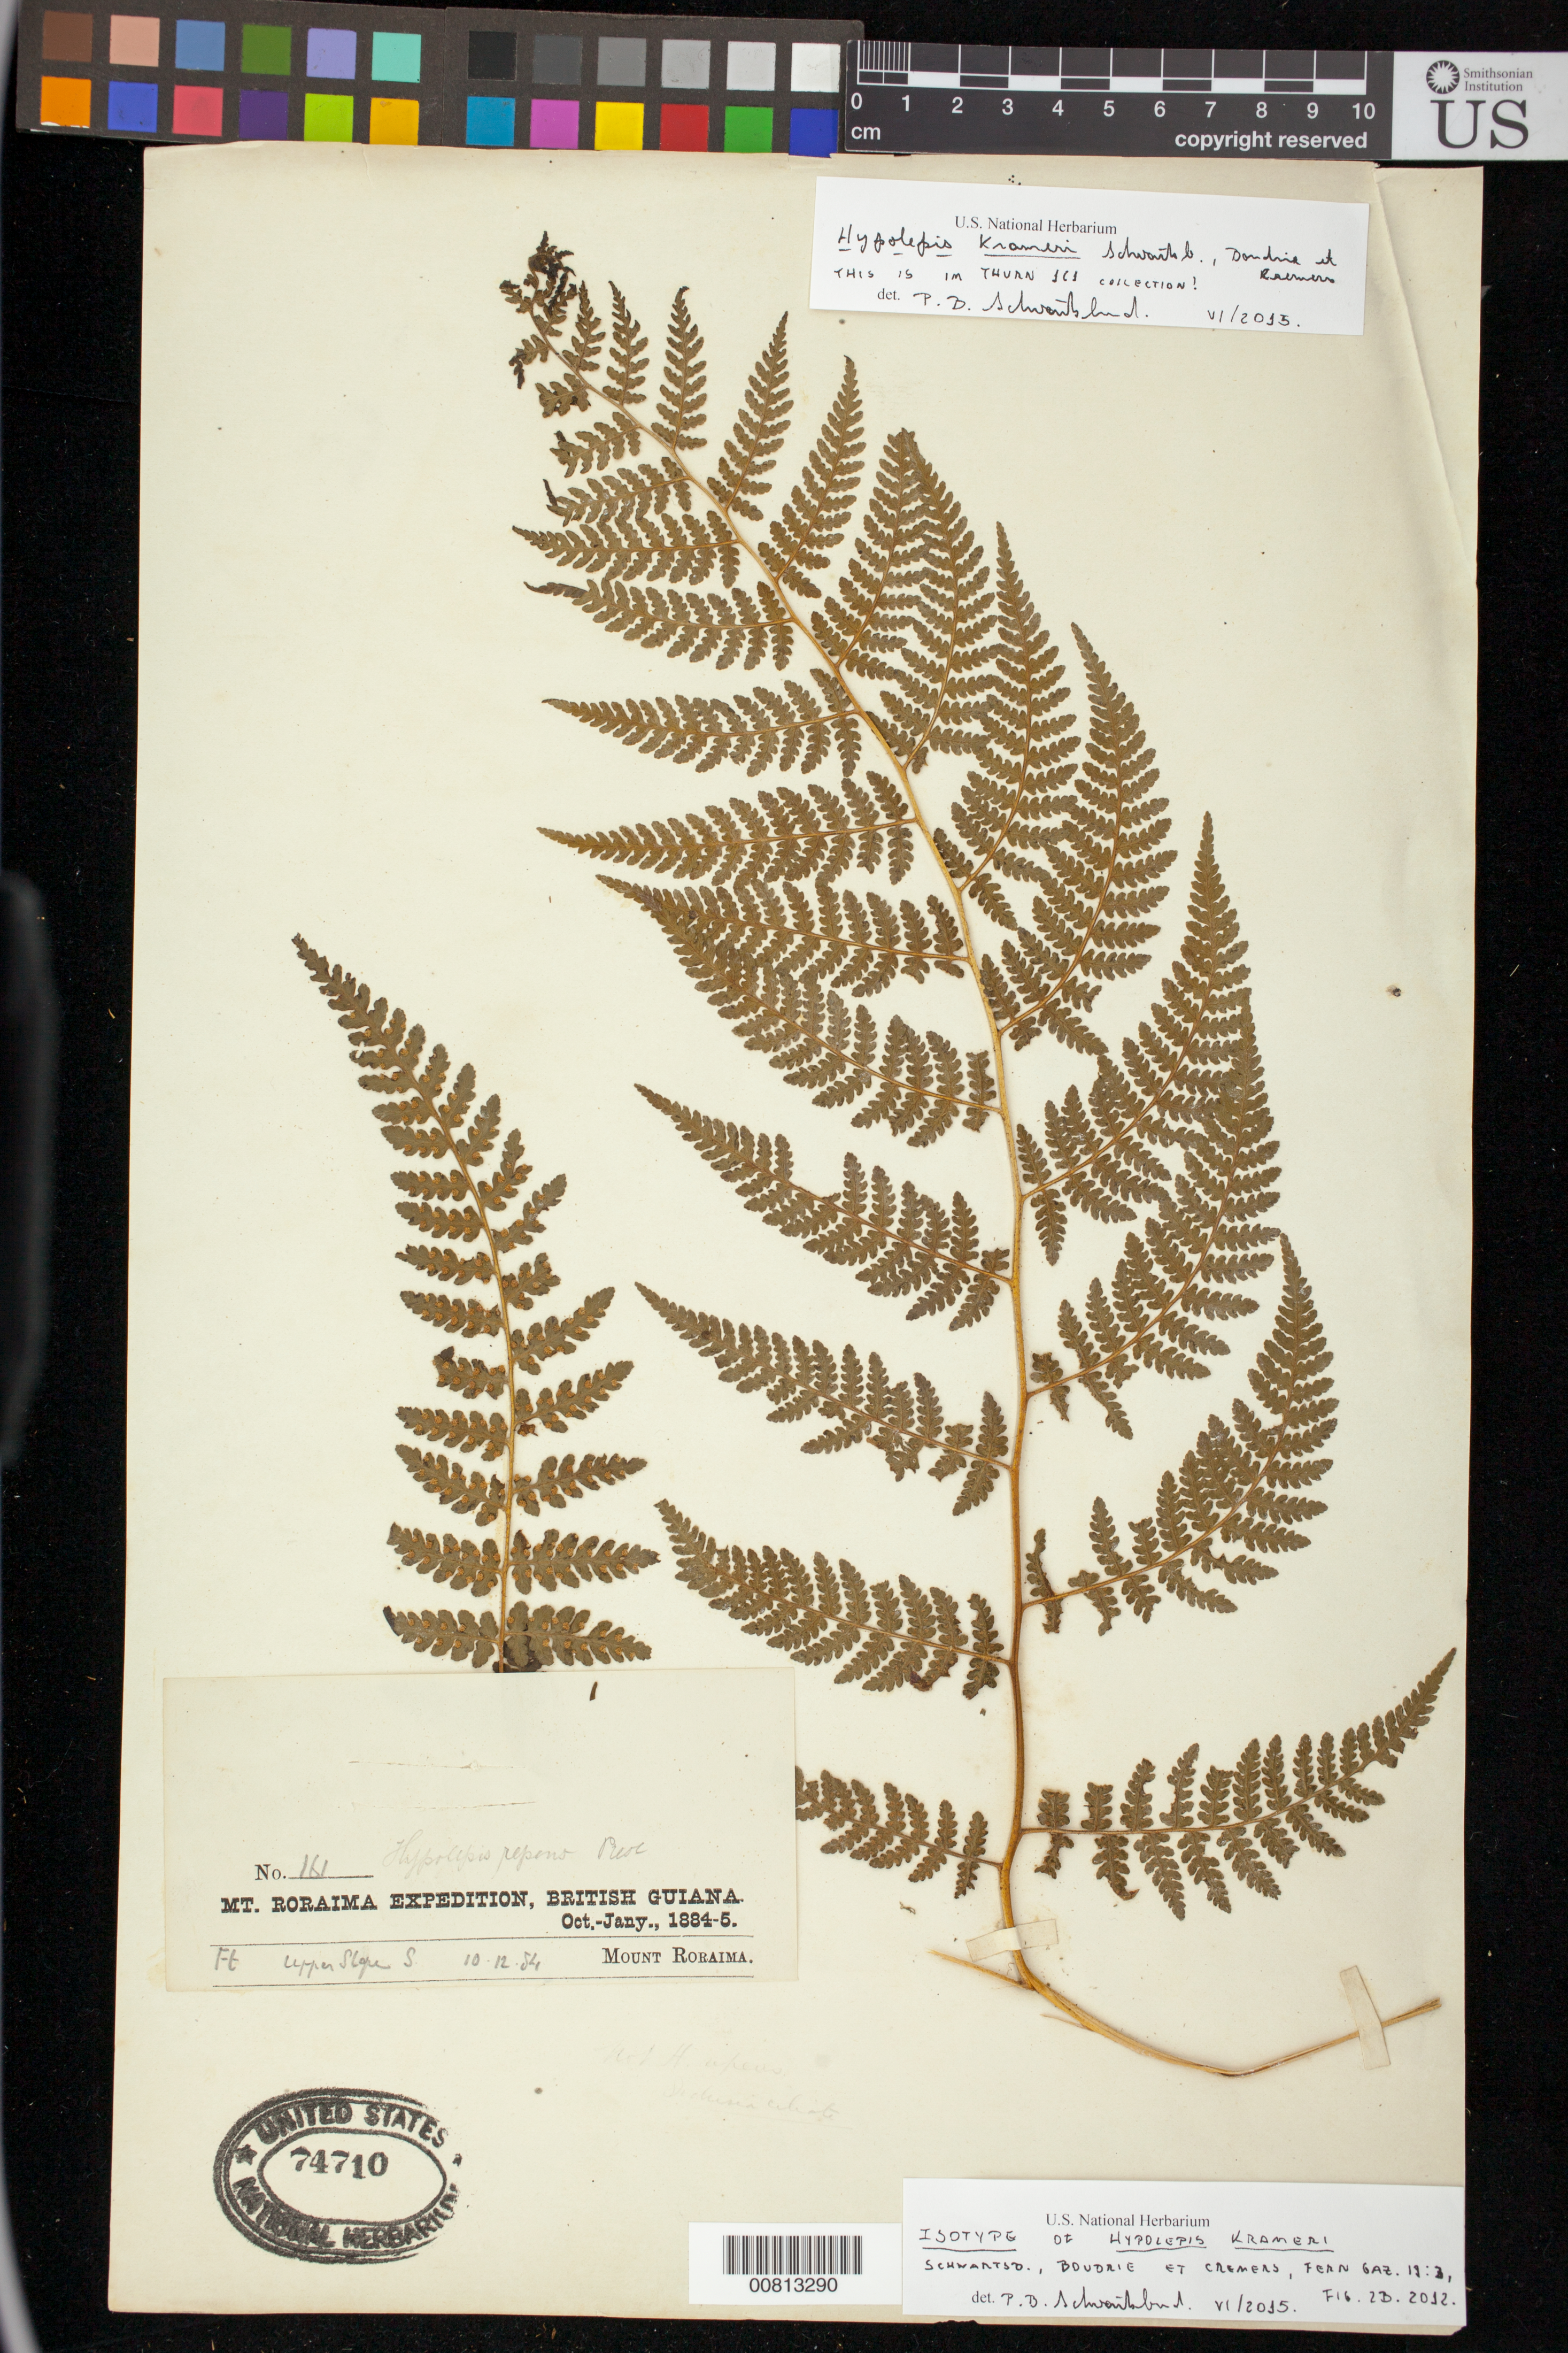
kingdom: Plantae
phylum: Tracheophyta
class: Polypodiopsida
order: Polypodiales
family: Dennstaedtiaceae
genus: Hypolepis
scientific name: Hypolepis krameri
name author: Schwartsb. et al.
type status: Isotype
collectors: E. F. im Thurn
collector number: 161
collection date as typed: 10 December 1884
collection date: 1884-12-10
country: Guyana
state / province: Cuyuni-Mazaruni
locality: British Guiana, Mt. Roraima, upper slope S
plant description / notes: Mt. Roraima, "British Guiana" according to label, but collection locality probably in Venezuela.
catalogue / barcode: US 74710